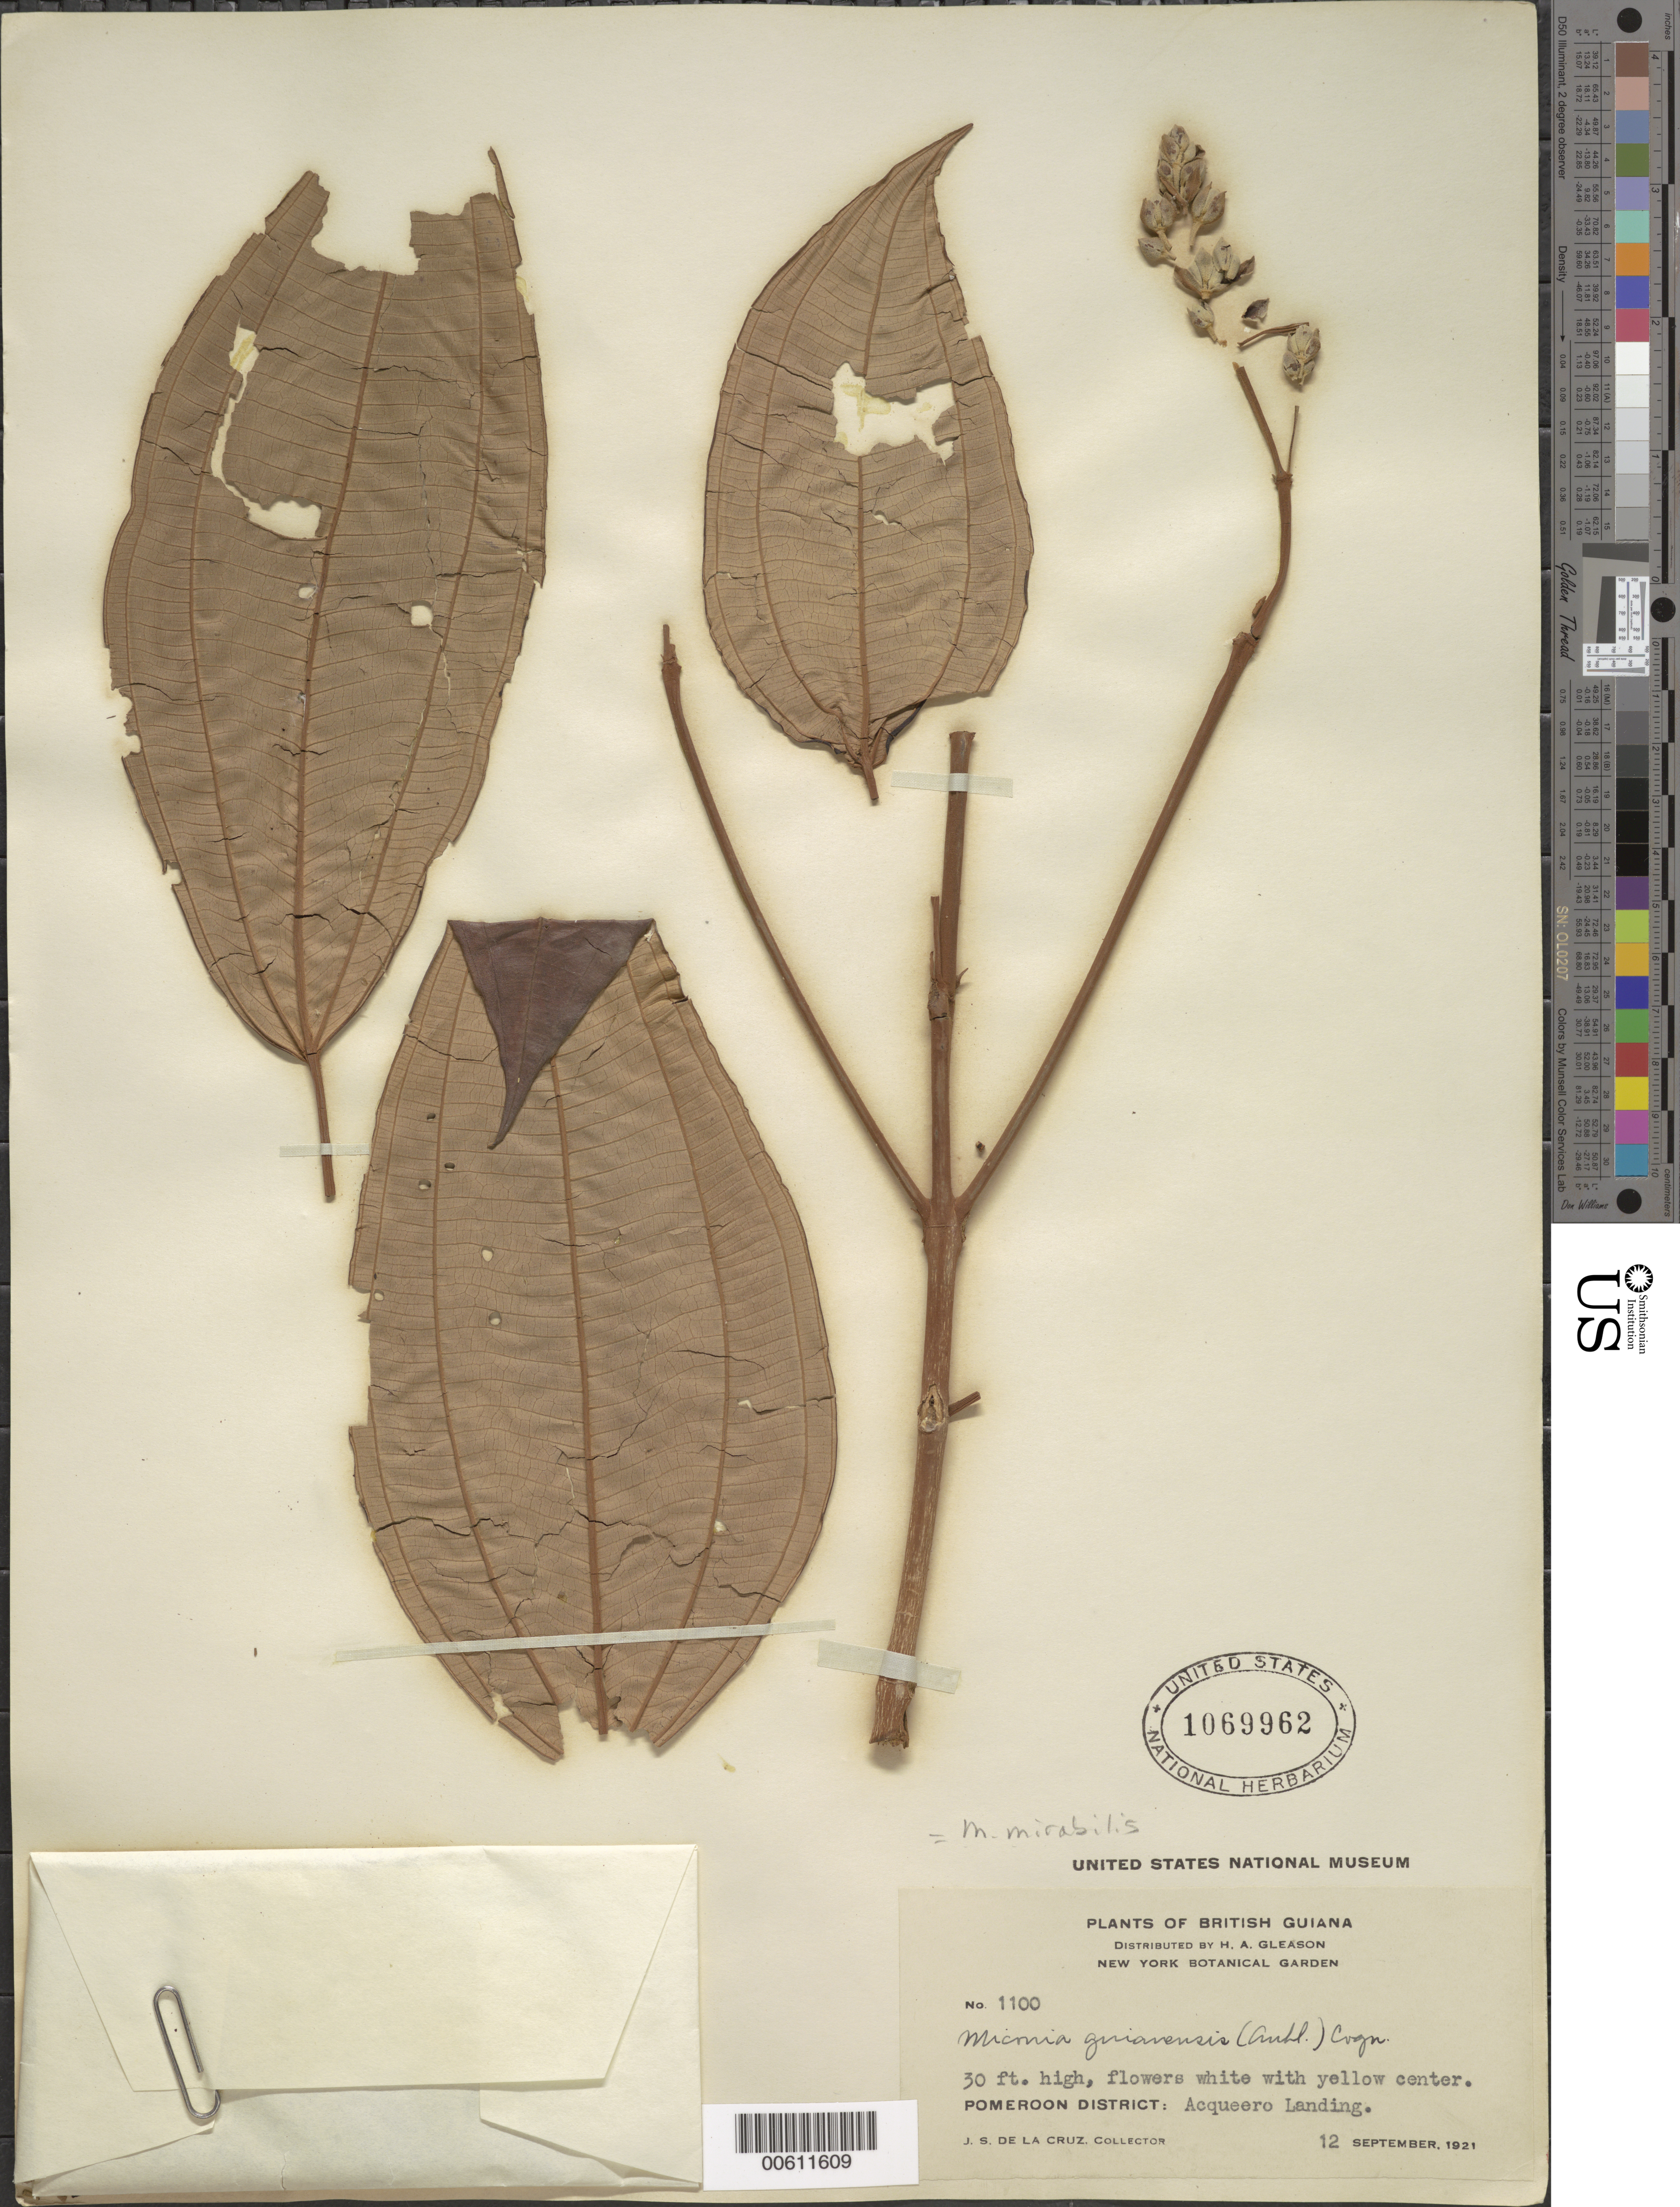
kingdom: Plantae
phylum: Tracheophyta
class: Magnoliopsida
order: Myrtales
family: Melastomataceae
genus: Miconia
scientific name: Miconia mirabilis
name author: (Aubl.) L.O. Williams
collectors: J. S. de la Cruz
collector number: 1100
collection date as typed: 12-Sep-21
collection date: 1921-09-12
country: Guyana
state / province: Barima-Waini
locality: Acqueero Landing, Pomeroon Dist.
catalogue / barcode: US 1069962